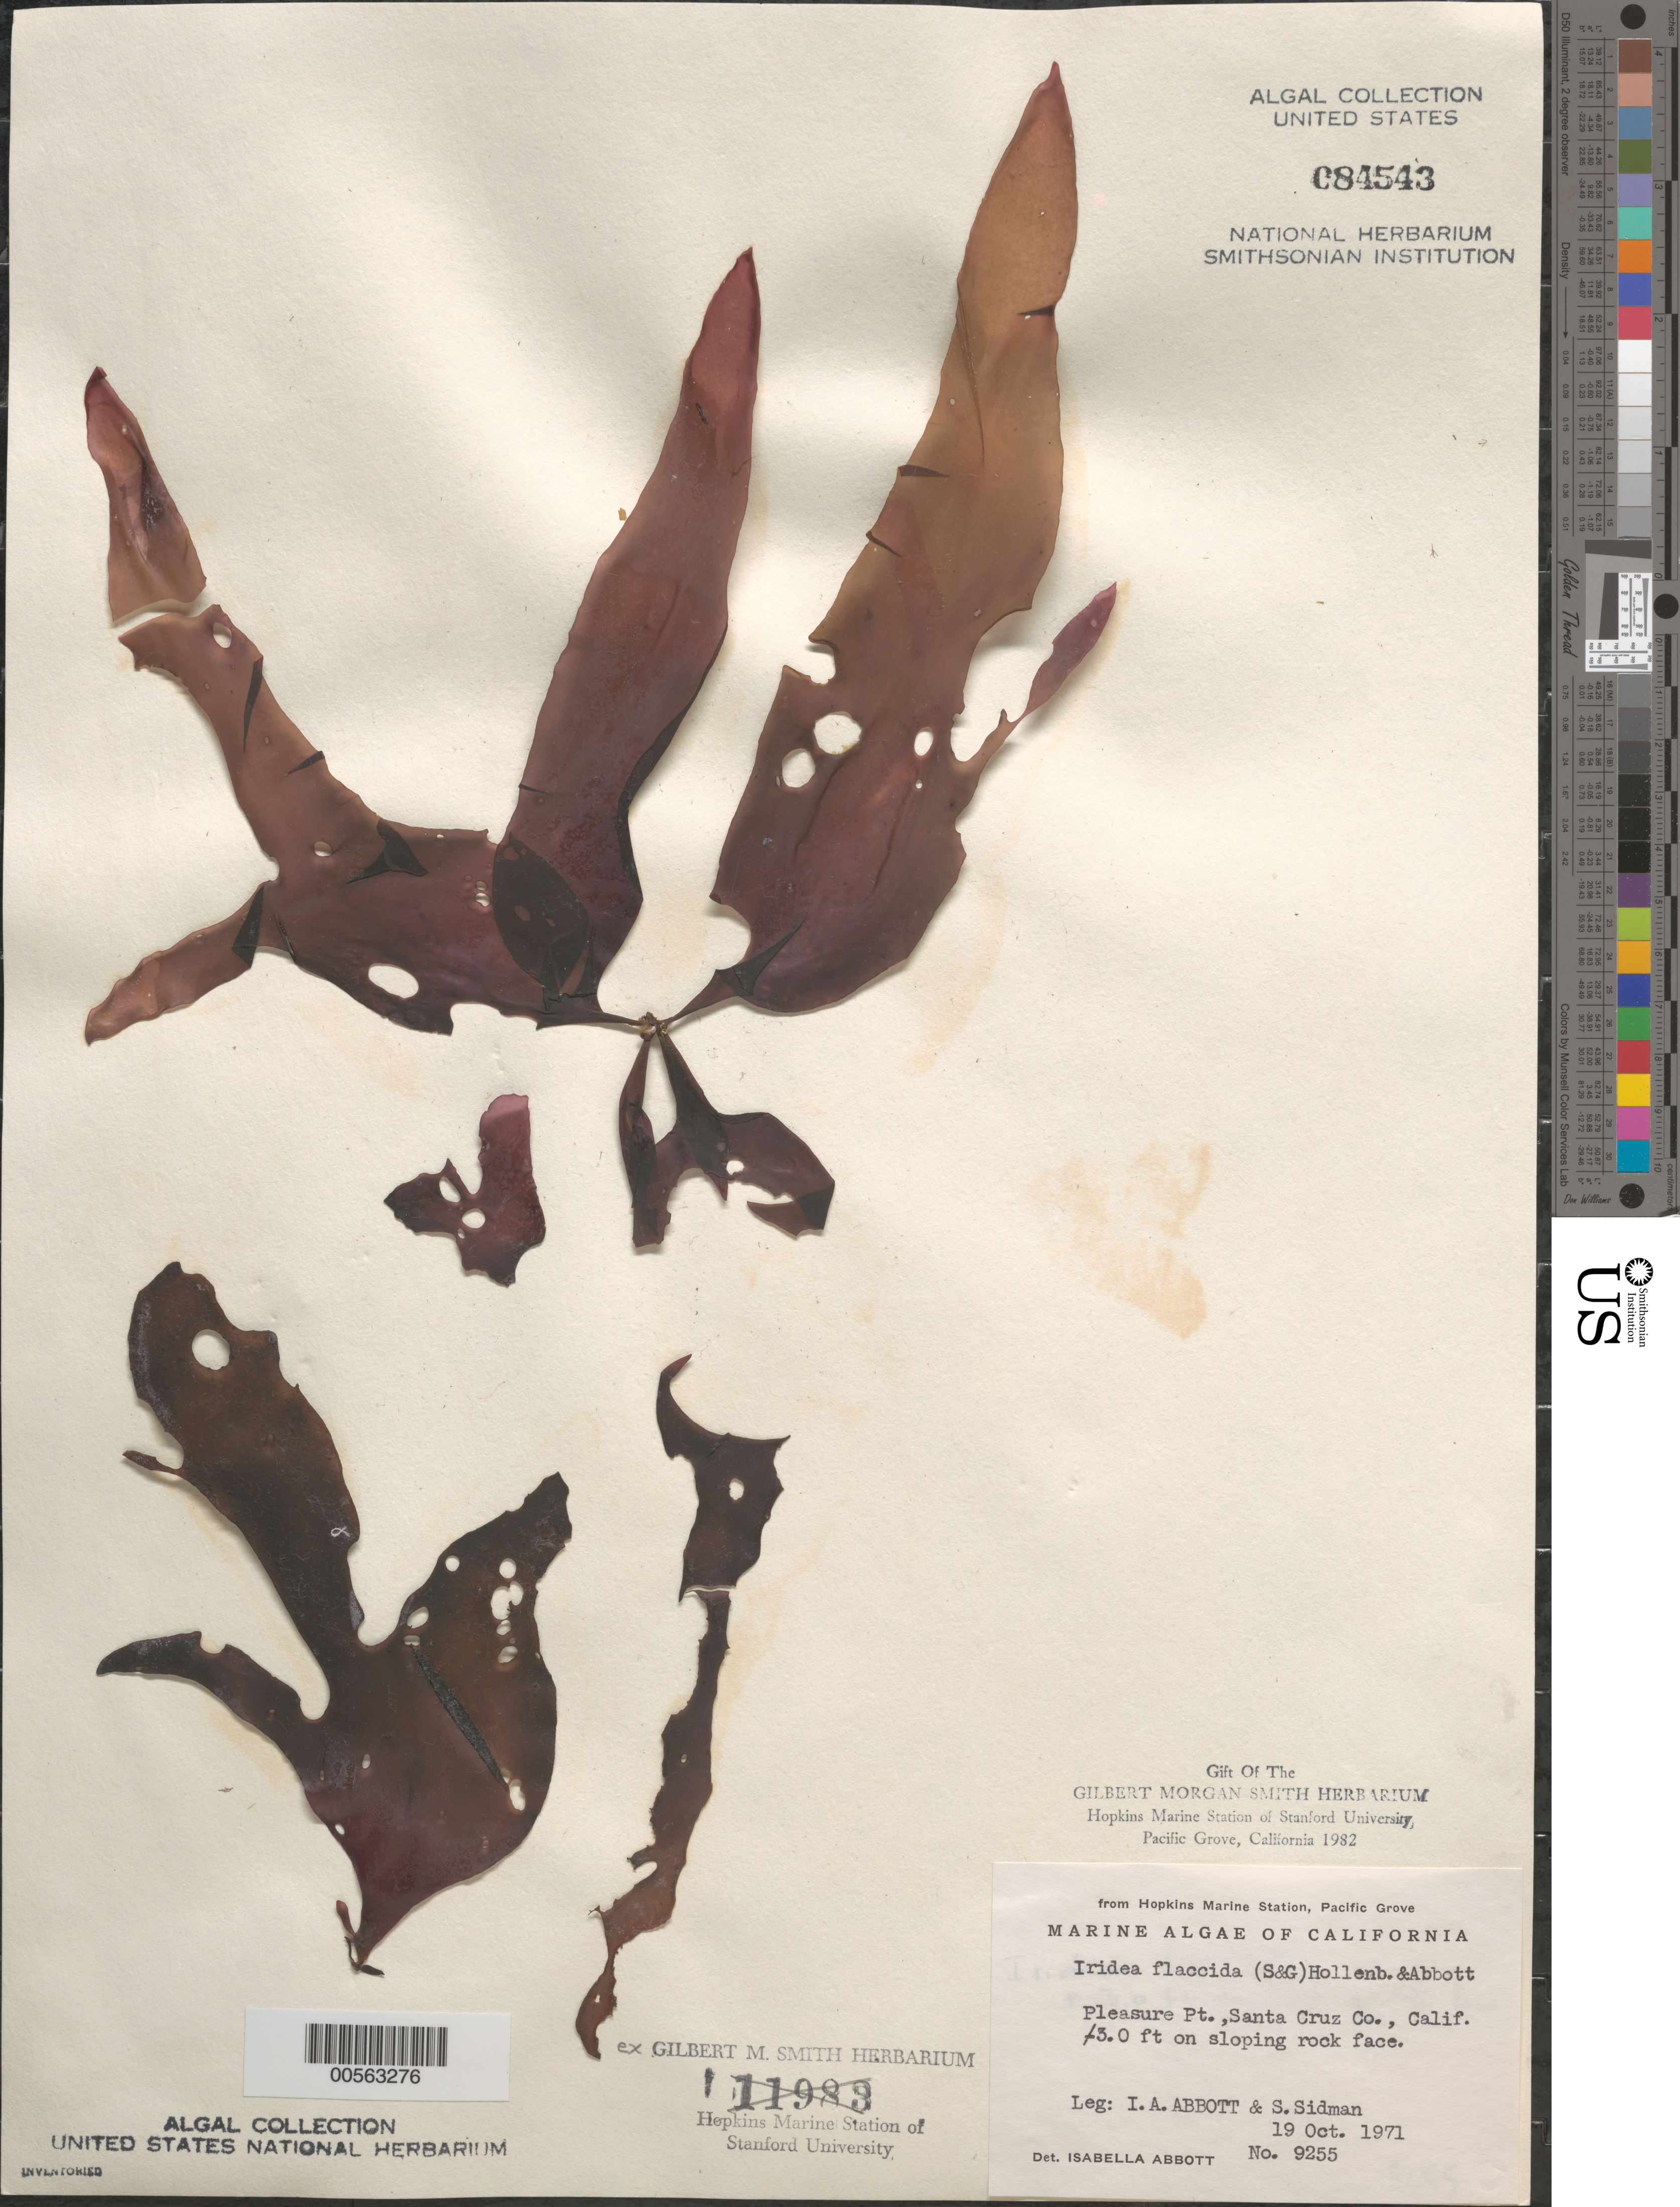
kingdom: Plantae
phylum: Rhodophyta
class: Florideophyceae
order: Gigartinales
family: Gigartinaceae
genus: Mazzaella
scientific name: Mazzaella flaccida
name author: (Setchell & N.L. Gardner) Fredericq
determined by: Algae name updating Project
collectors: I. A. Abbott & S. Sidman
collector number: IAA 9255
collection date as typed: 19 Oct 1971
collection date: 1971-10-19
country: United States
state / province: California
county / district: Santa Cruz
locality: Pleasure Point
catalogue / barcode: US 84543